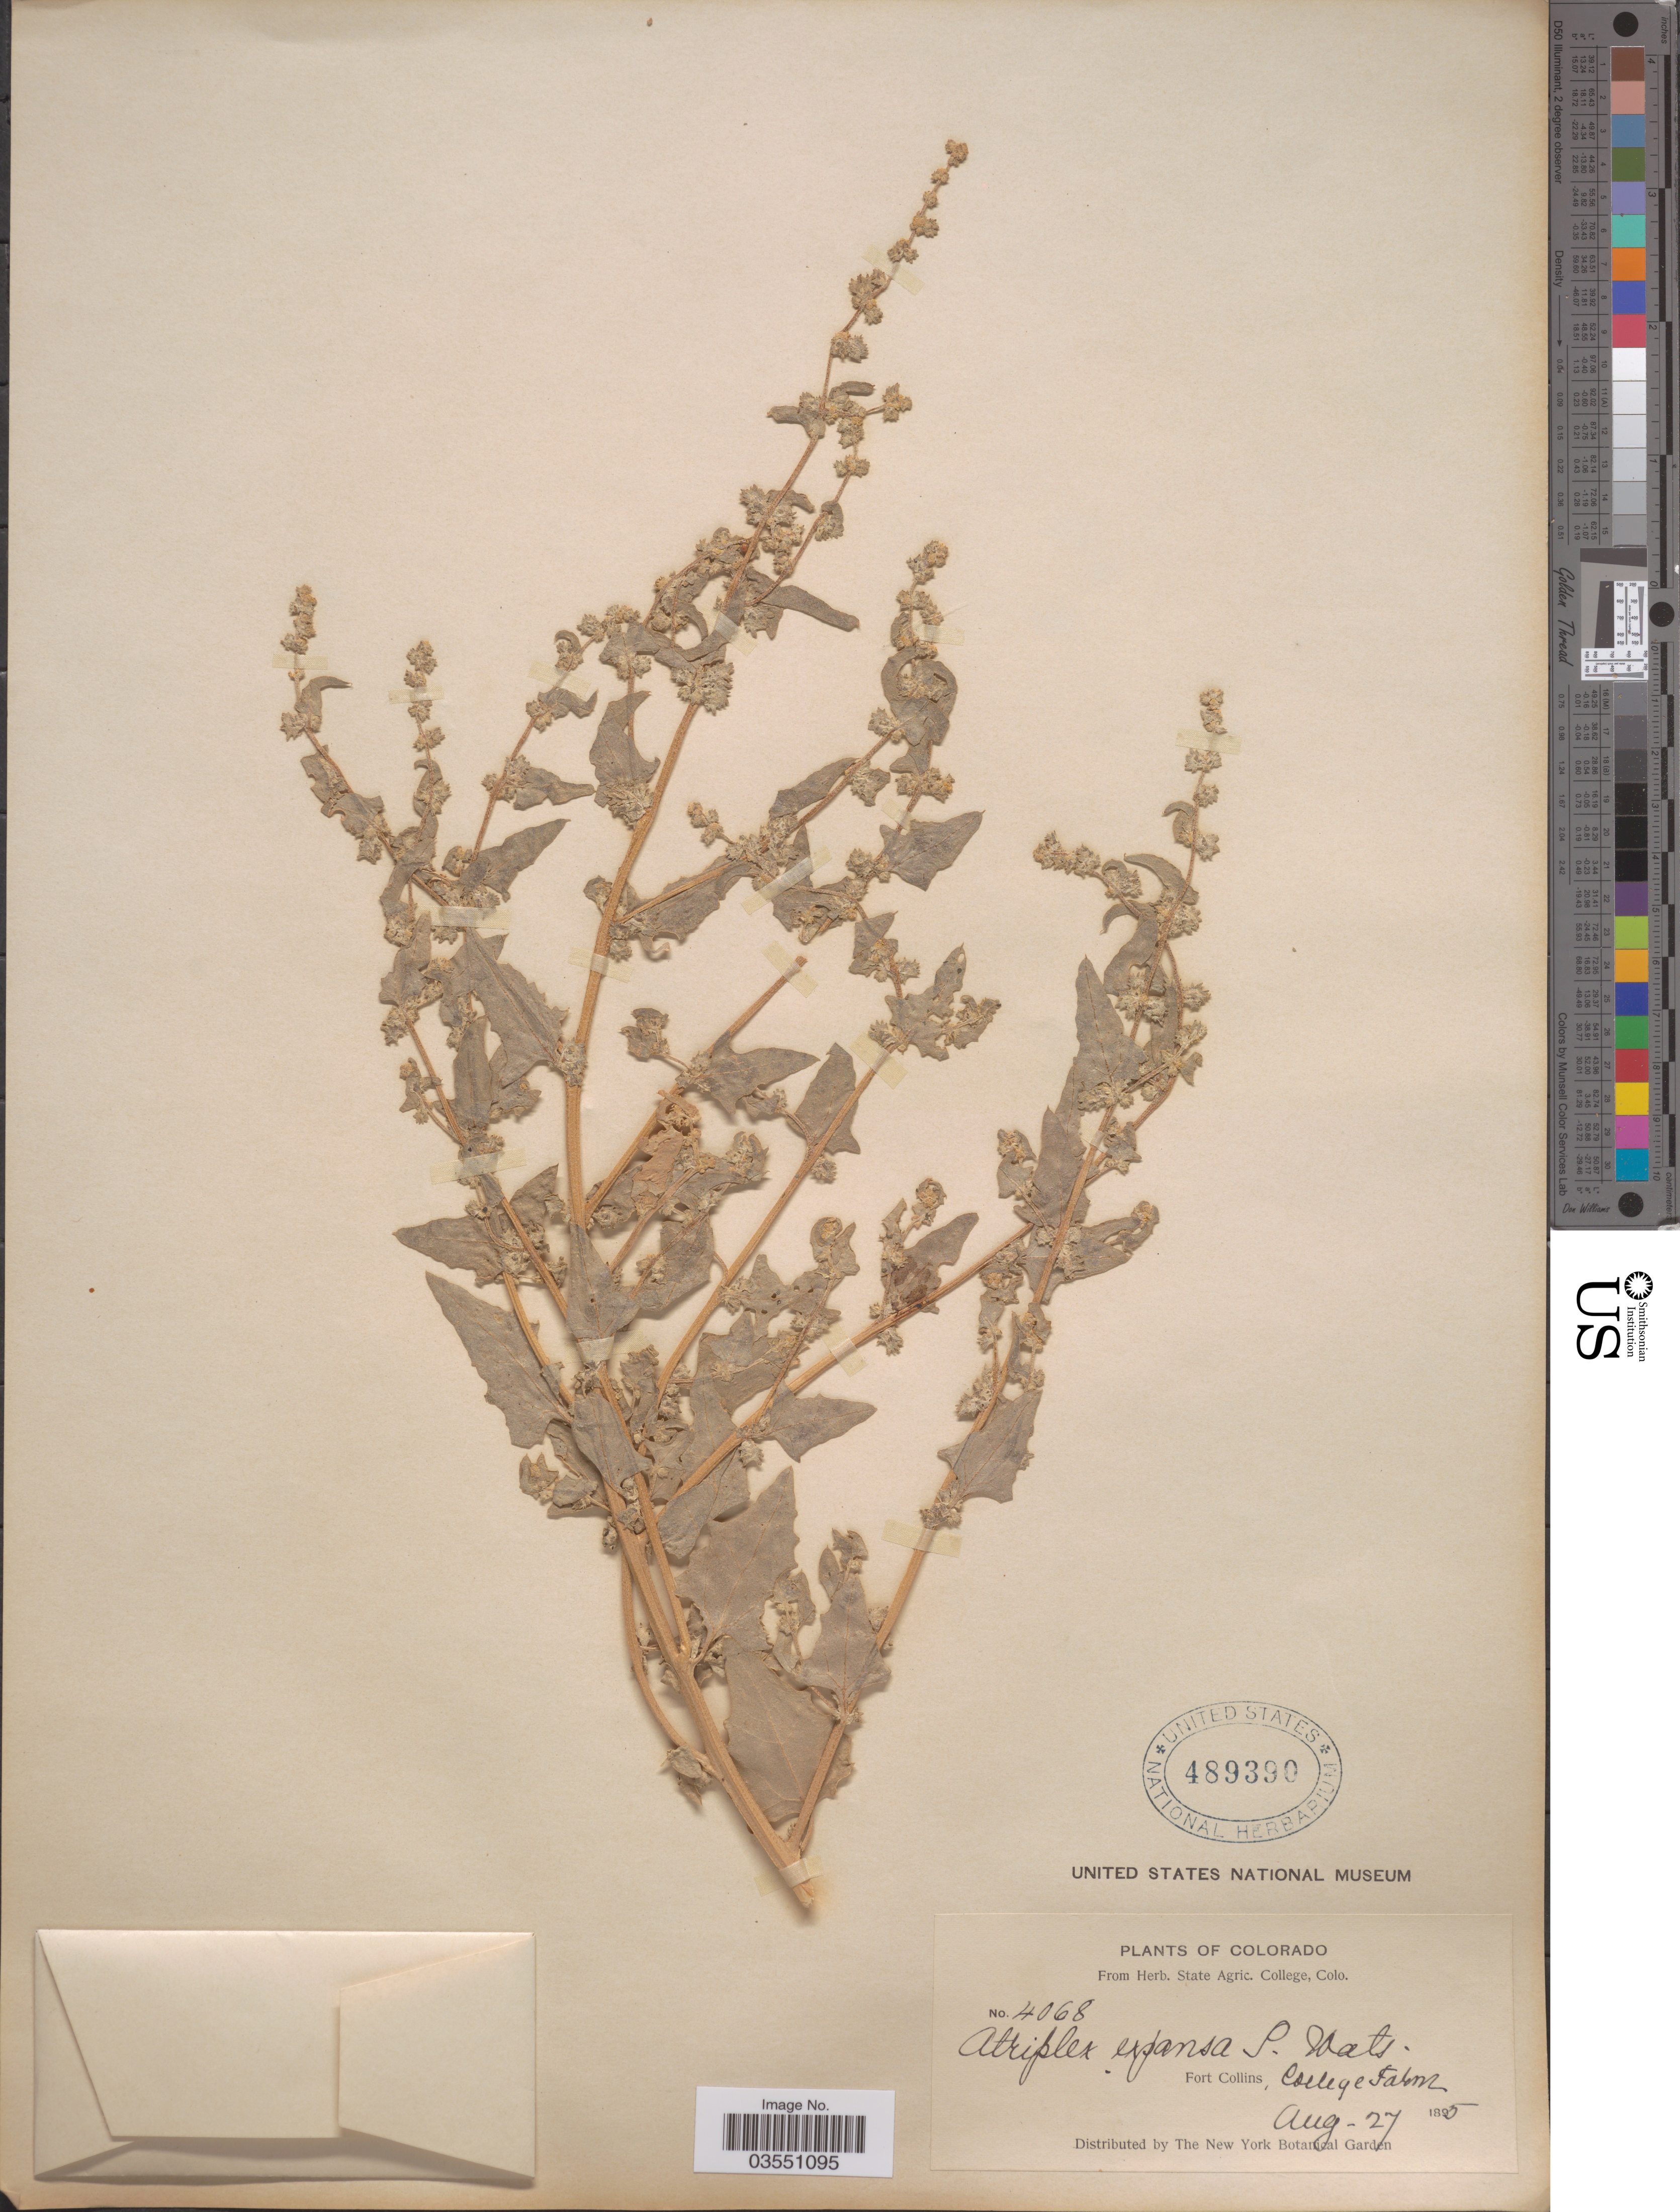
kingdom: Plantae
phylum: Tracheophyta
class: Magnoliopsida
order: Caryophyllales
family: Amaranthaceae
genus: Atriplex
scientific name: Atriplex argentea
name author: Nutt.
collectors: ex herb. State Agric. College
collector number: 4068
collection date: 1895-08-27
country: United States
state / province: Colorado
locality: Fort Collins, College Farm.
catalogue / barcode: US 489390